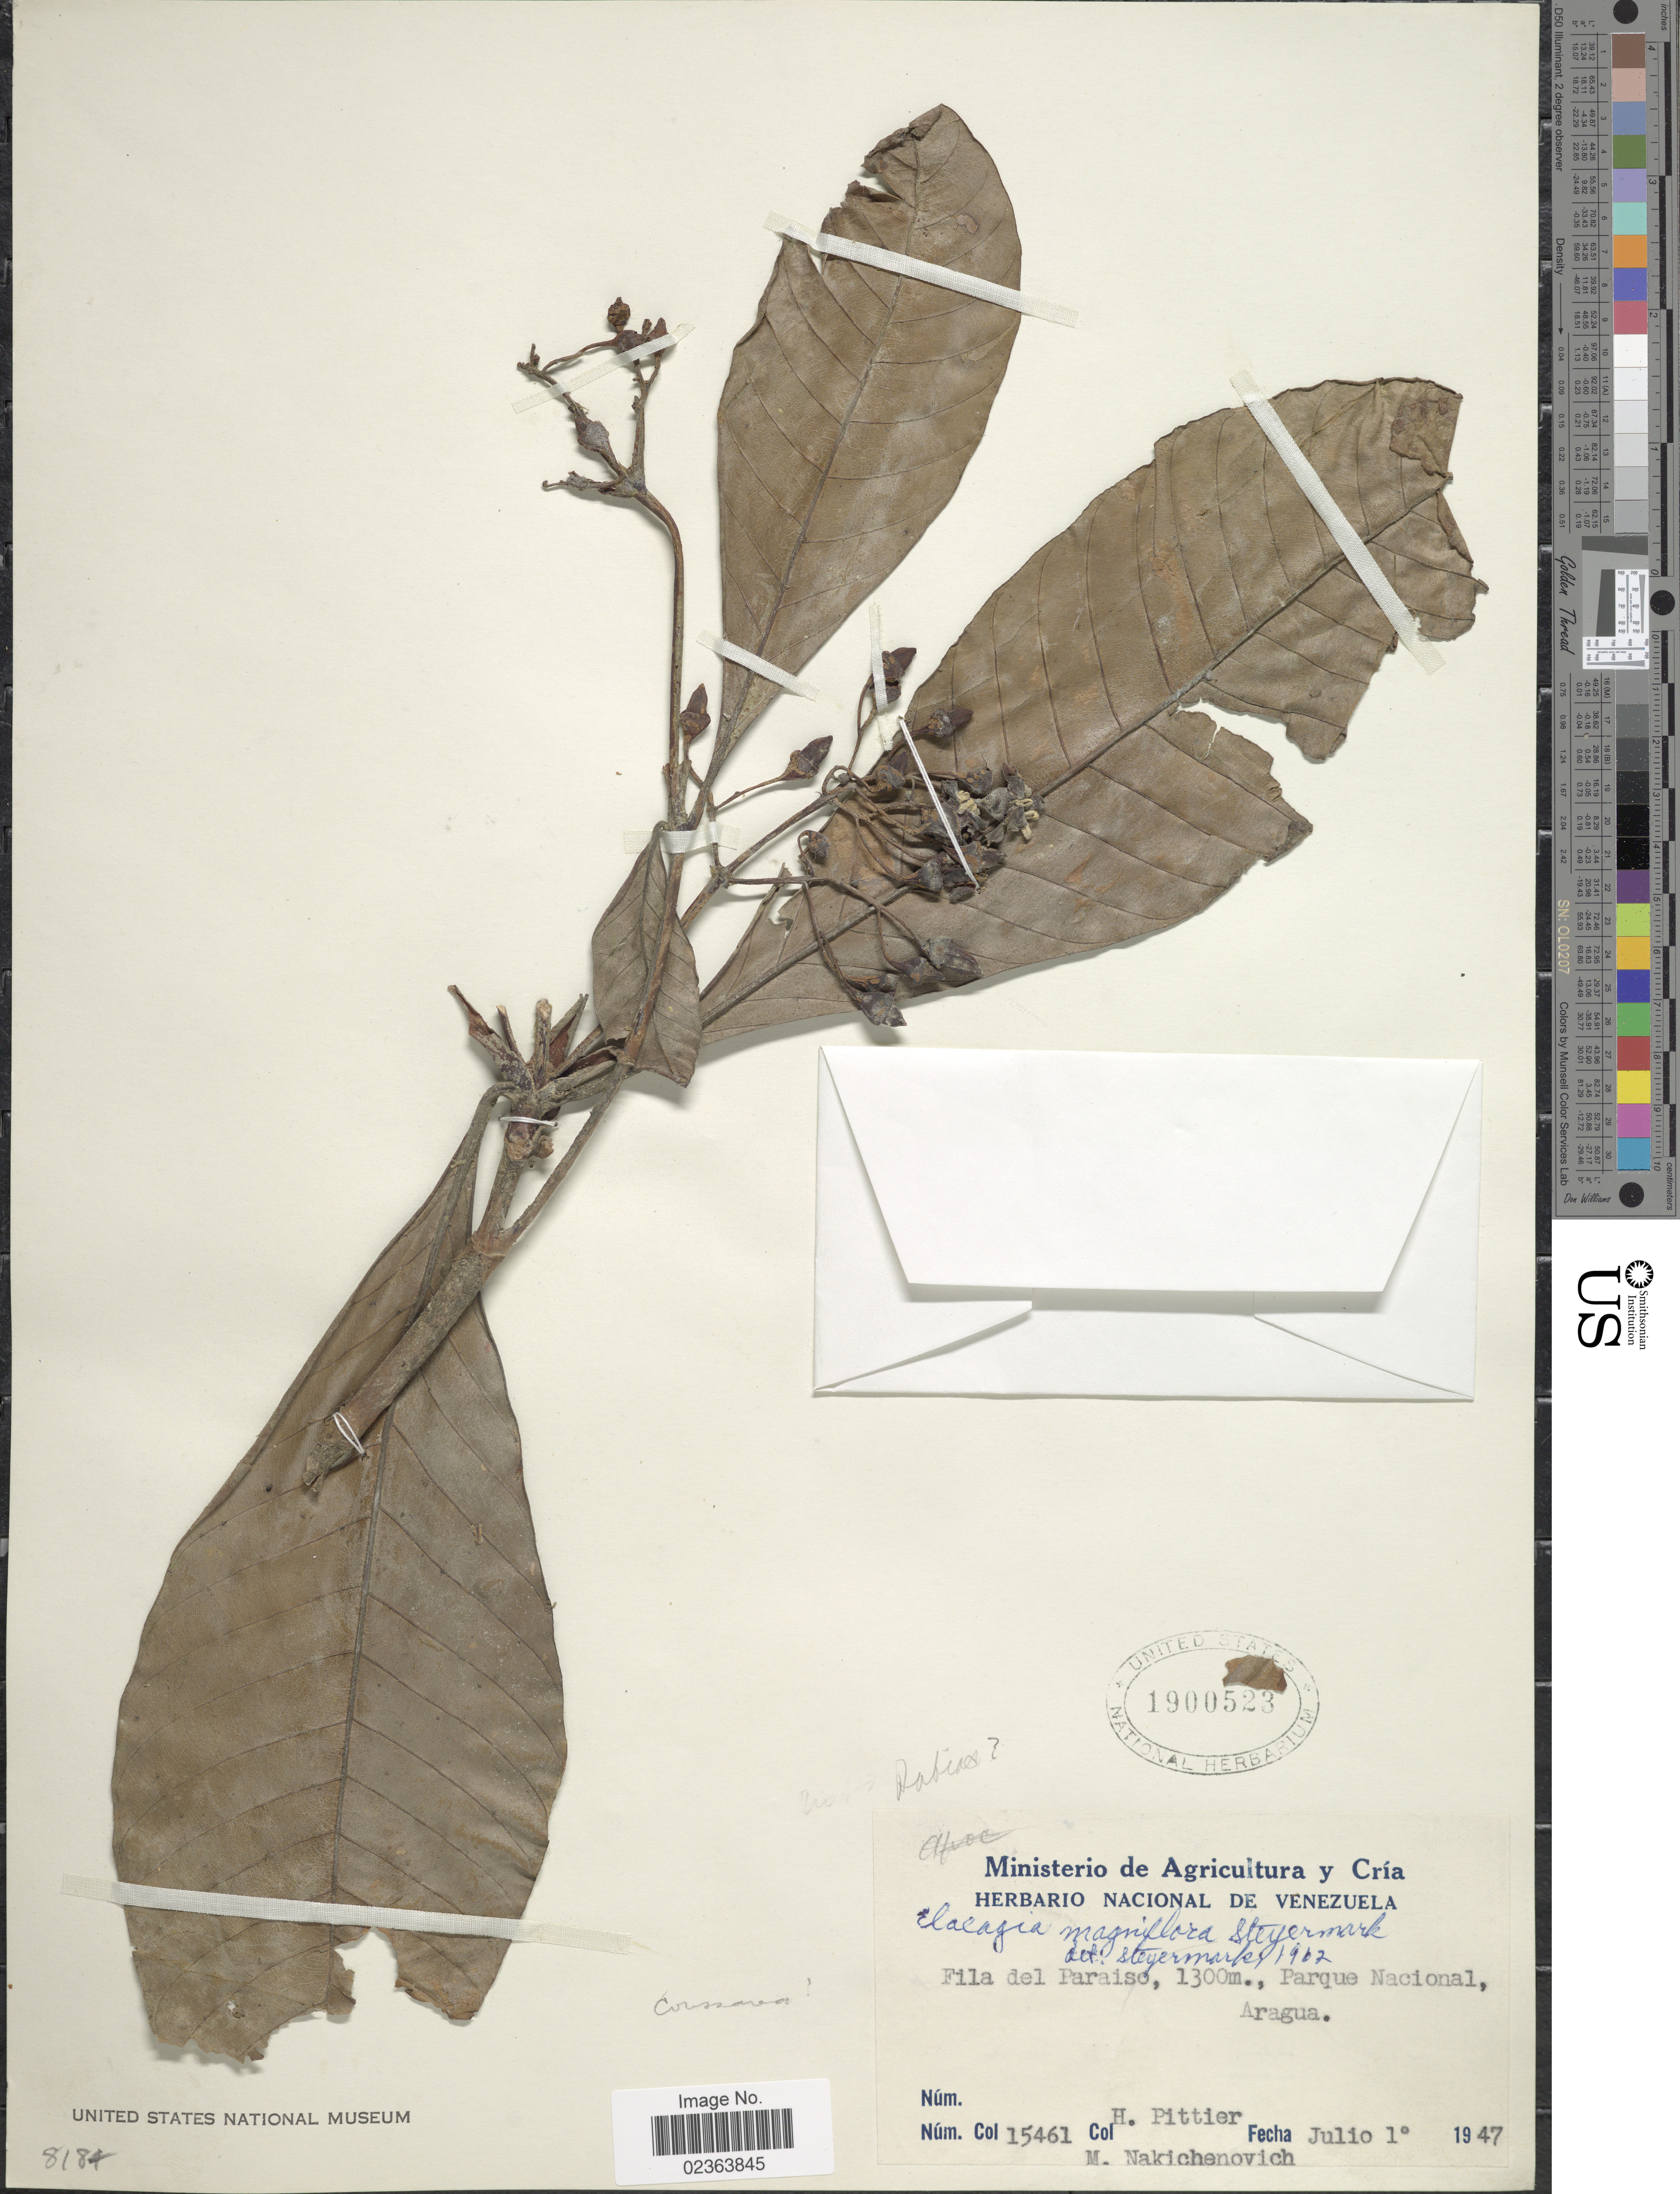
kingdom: Plantae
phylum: Tracheophyta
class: Magnoliopsida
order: Gentianales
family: Rubiaceae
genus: Elaeagia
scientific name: Elaeagia magniflora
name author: Steyerm.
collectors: H. F. Pittier & M. Nakichenovich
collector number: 15461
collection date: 1947-07-01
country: Venezuela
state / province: Aragua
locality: Fila del Paraiso, Parque Nacional, Aragua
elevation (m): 1300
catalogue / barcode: US 1900523